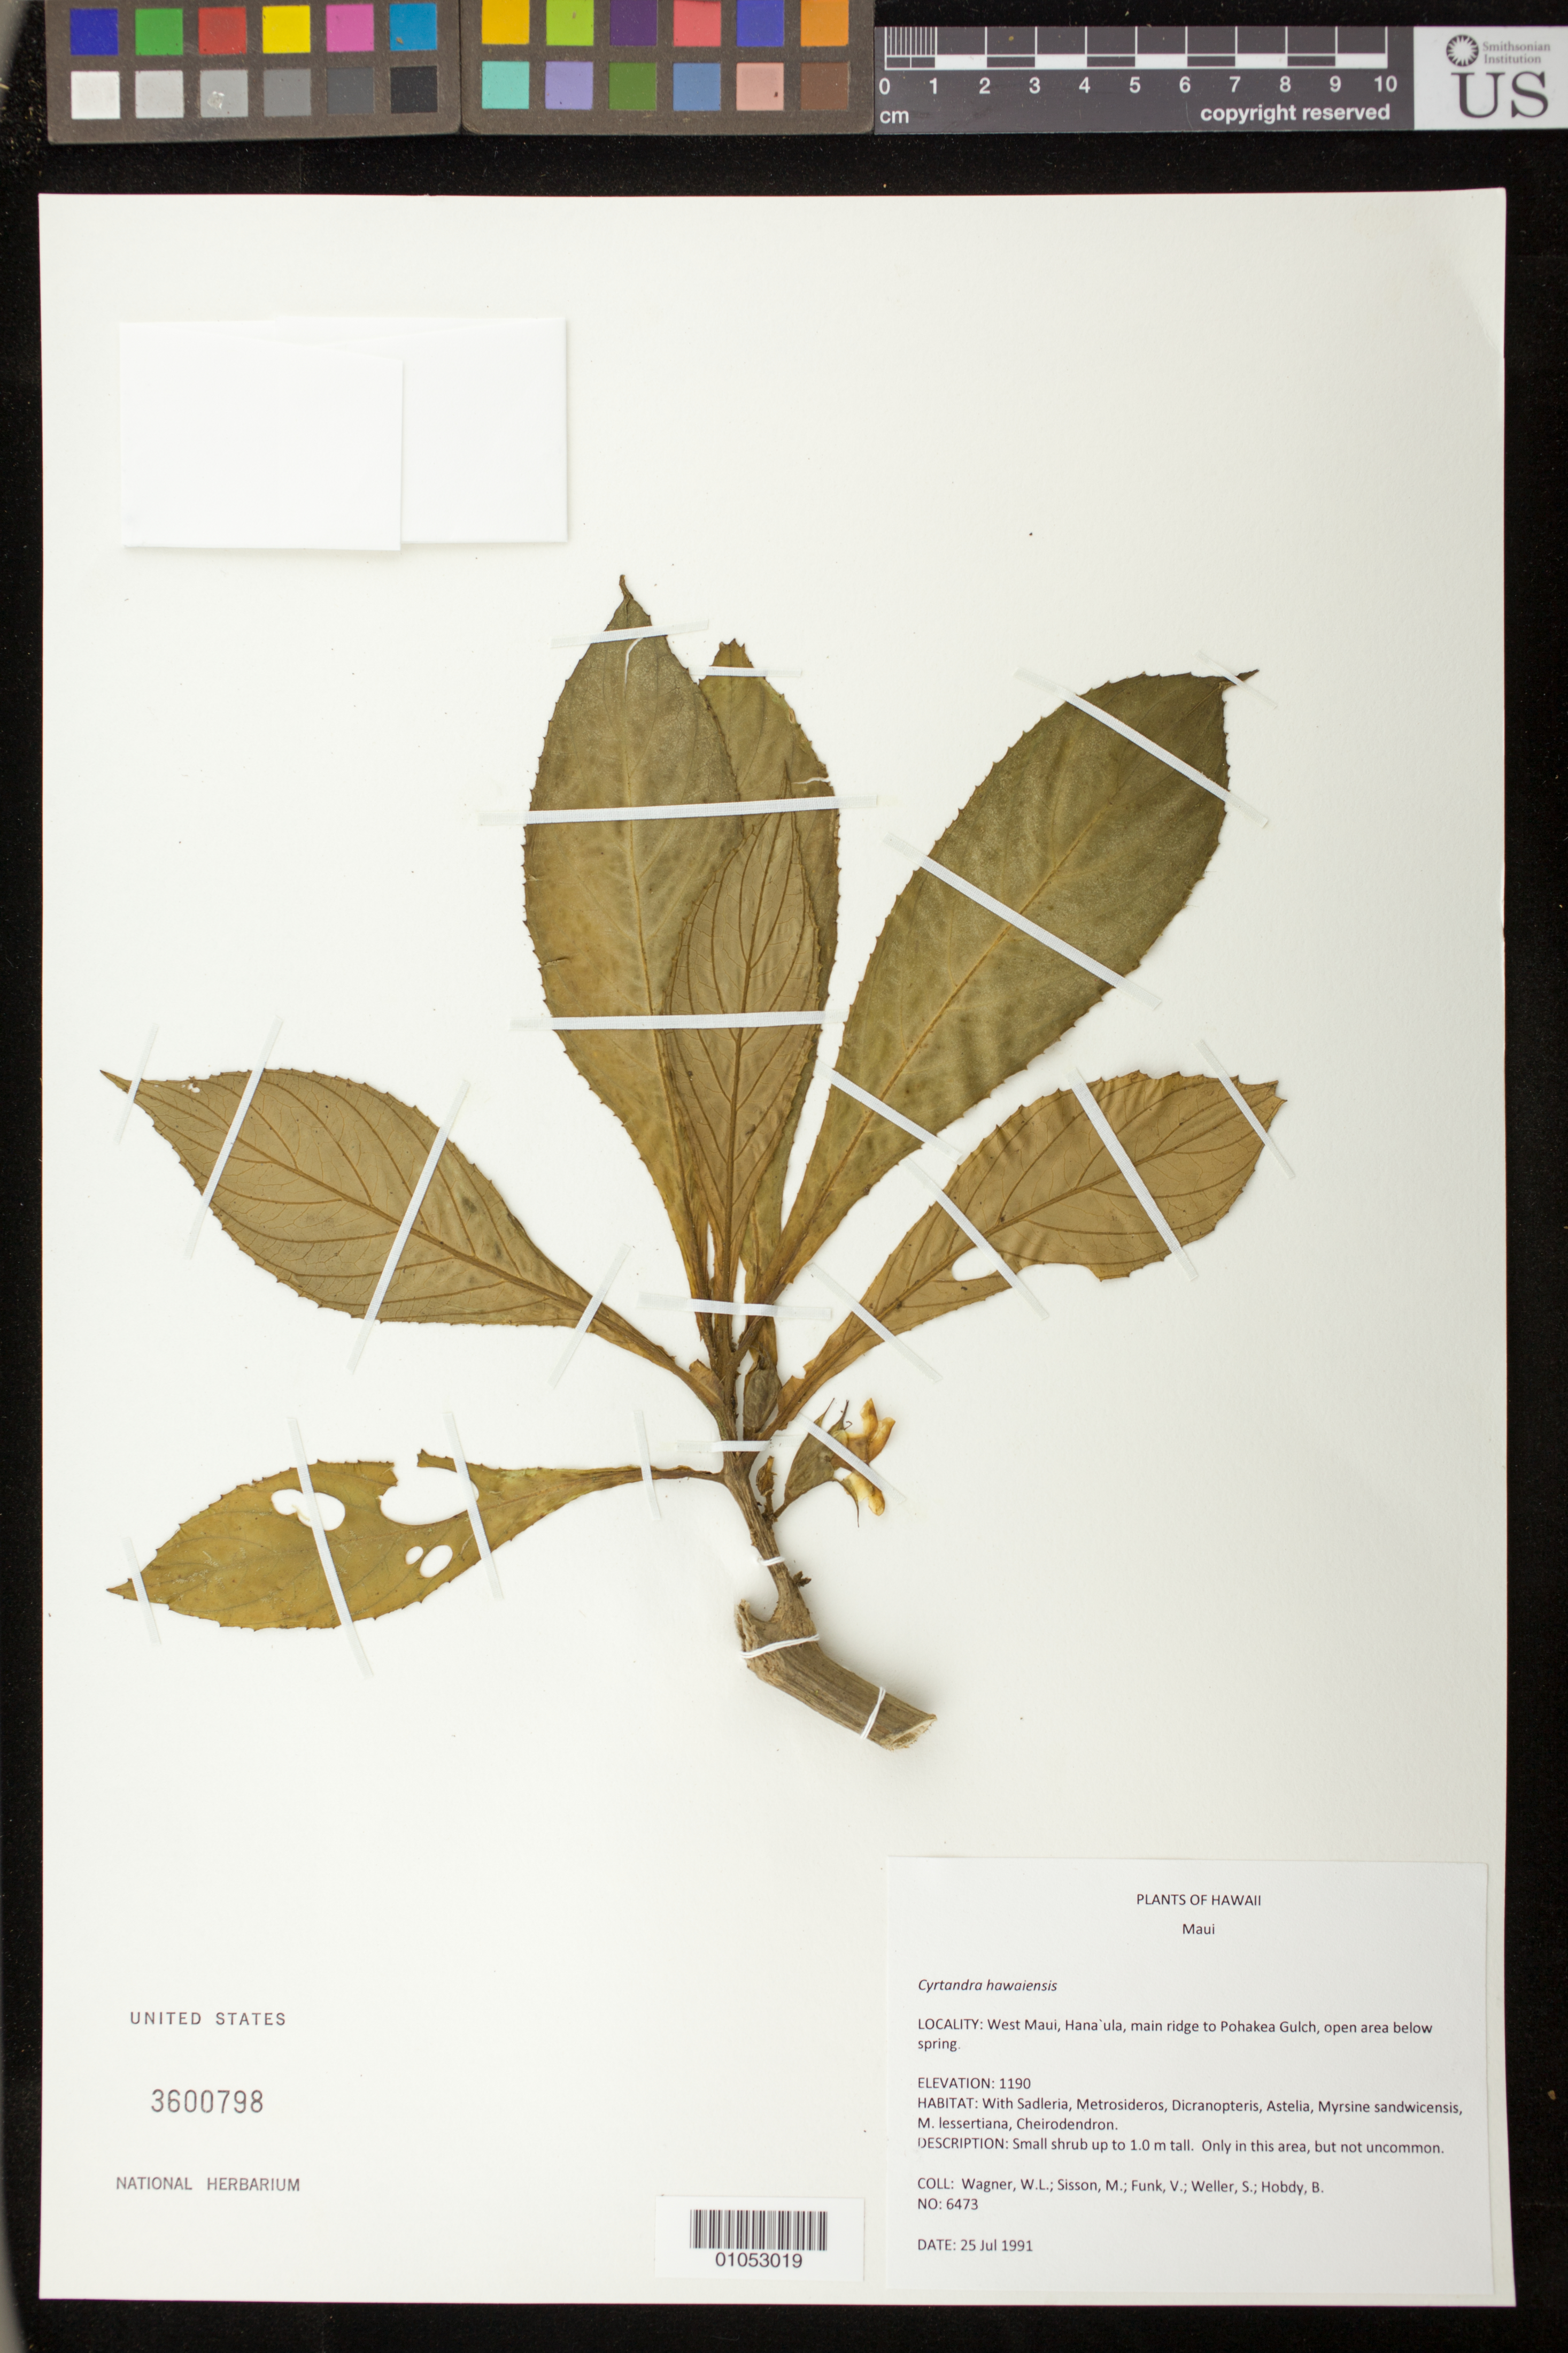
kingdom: Plantae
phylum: Tracheophyta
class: Magnoliopsida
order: Lamiales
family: Gesneriaceae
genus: Cyrtandra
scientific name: Cyrtandra hawaiensis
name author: C.B. Clarke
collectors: W. L. Wagner, M. Sisson, V. Funk, S. G. Weller & B. Hobdy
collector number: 6473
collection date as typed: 25 Jul 1991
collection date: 1991-07-25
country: United States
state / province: Hawaii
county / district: Maui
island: Maui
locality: West Maui, Hanaula, main ridge adjacent to Pohakea Gulch, open area below spring.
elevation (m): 1190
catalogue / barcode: US 3600798